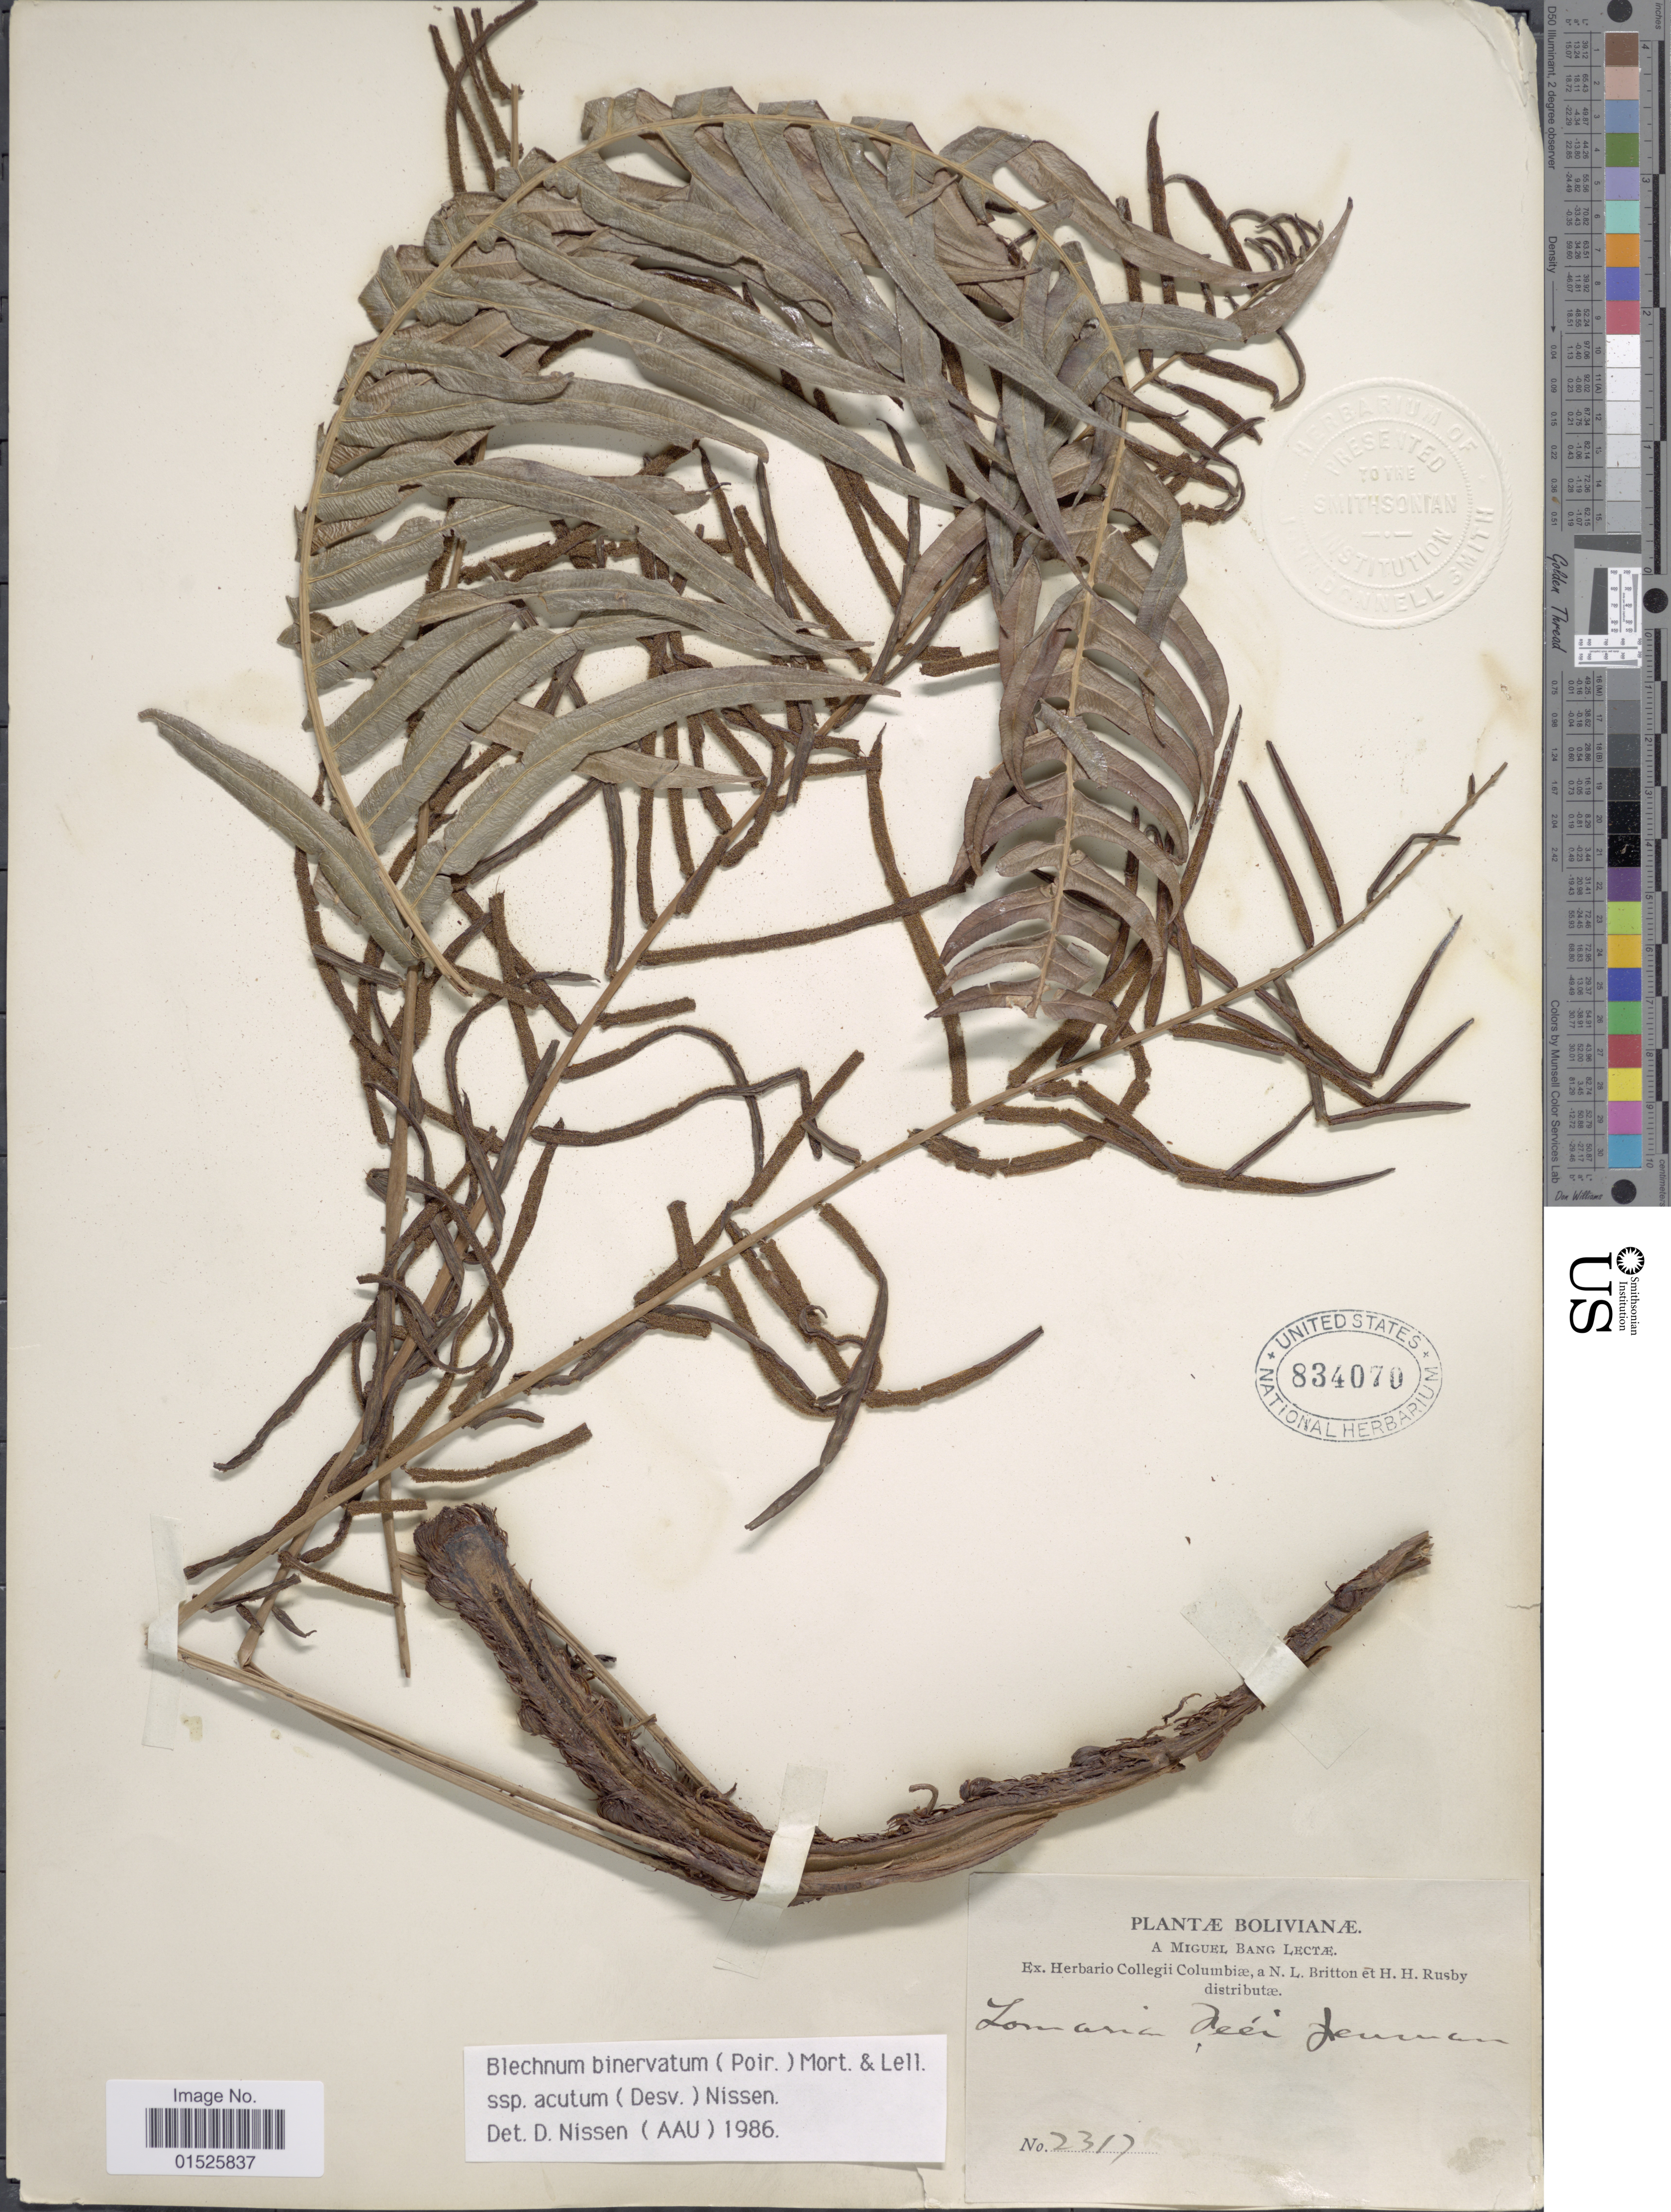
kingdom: Plantae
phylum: Tracheophyta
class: Polypodiopsida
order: Polypodiales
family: Blechnaceae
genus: Blechnum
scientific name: Blechnum ensiforme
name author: (Liebm.) C. Chr.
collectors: M. Bang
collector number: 2317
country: Bolivia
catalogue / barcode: US 834070